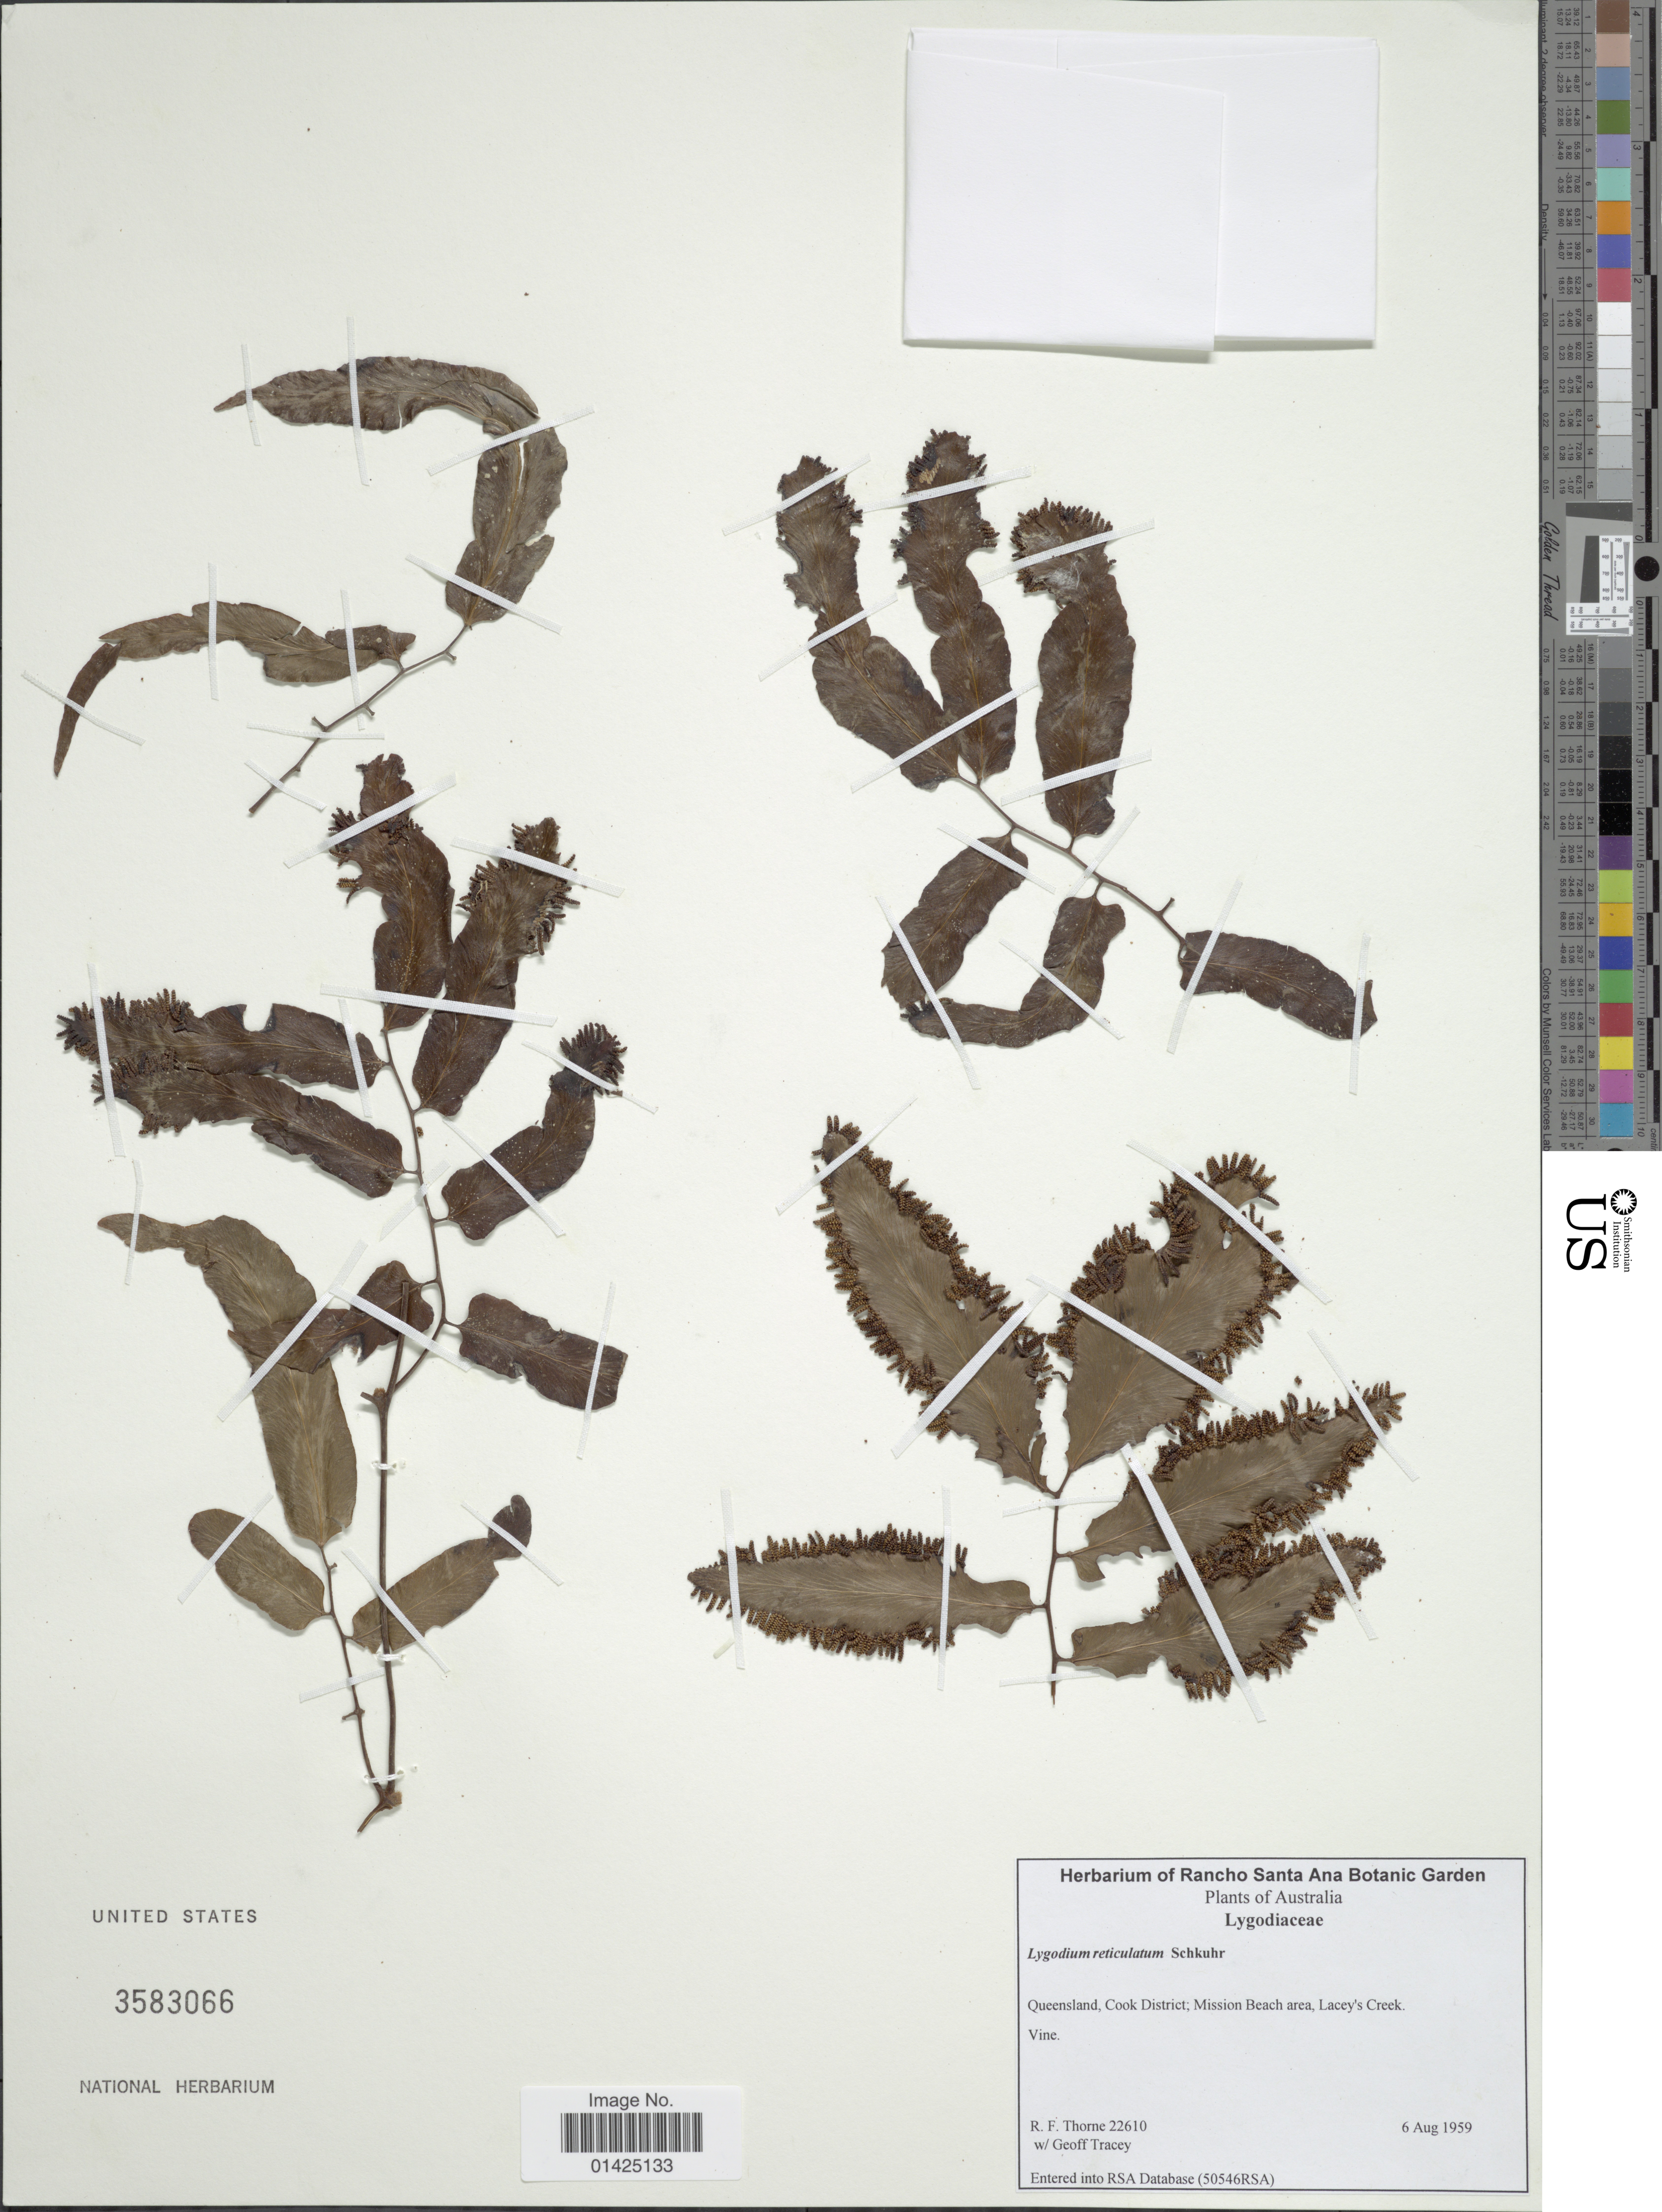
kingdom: Plantae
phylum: Tracheophyta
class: Polypodiopsida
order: Schizaeales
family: Lygodiaceae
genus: Lygodium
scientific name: Lygodium reticulatum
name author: Schkuhr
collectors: R. F. Thorne & G. Tracey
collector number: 50546RSA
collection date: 1959-08-06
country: Australia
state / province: Queensland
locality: Cook District; Mission Beach area, Lacey's Creek.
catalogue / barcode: US 3583066